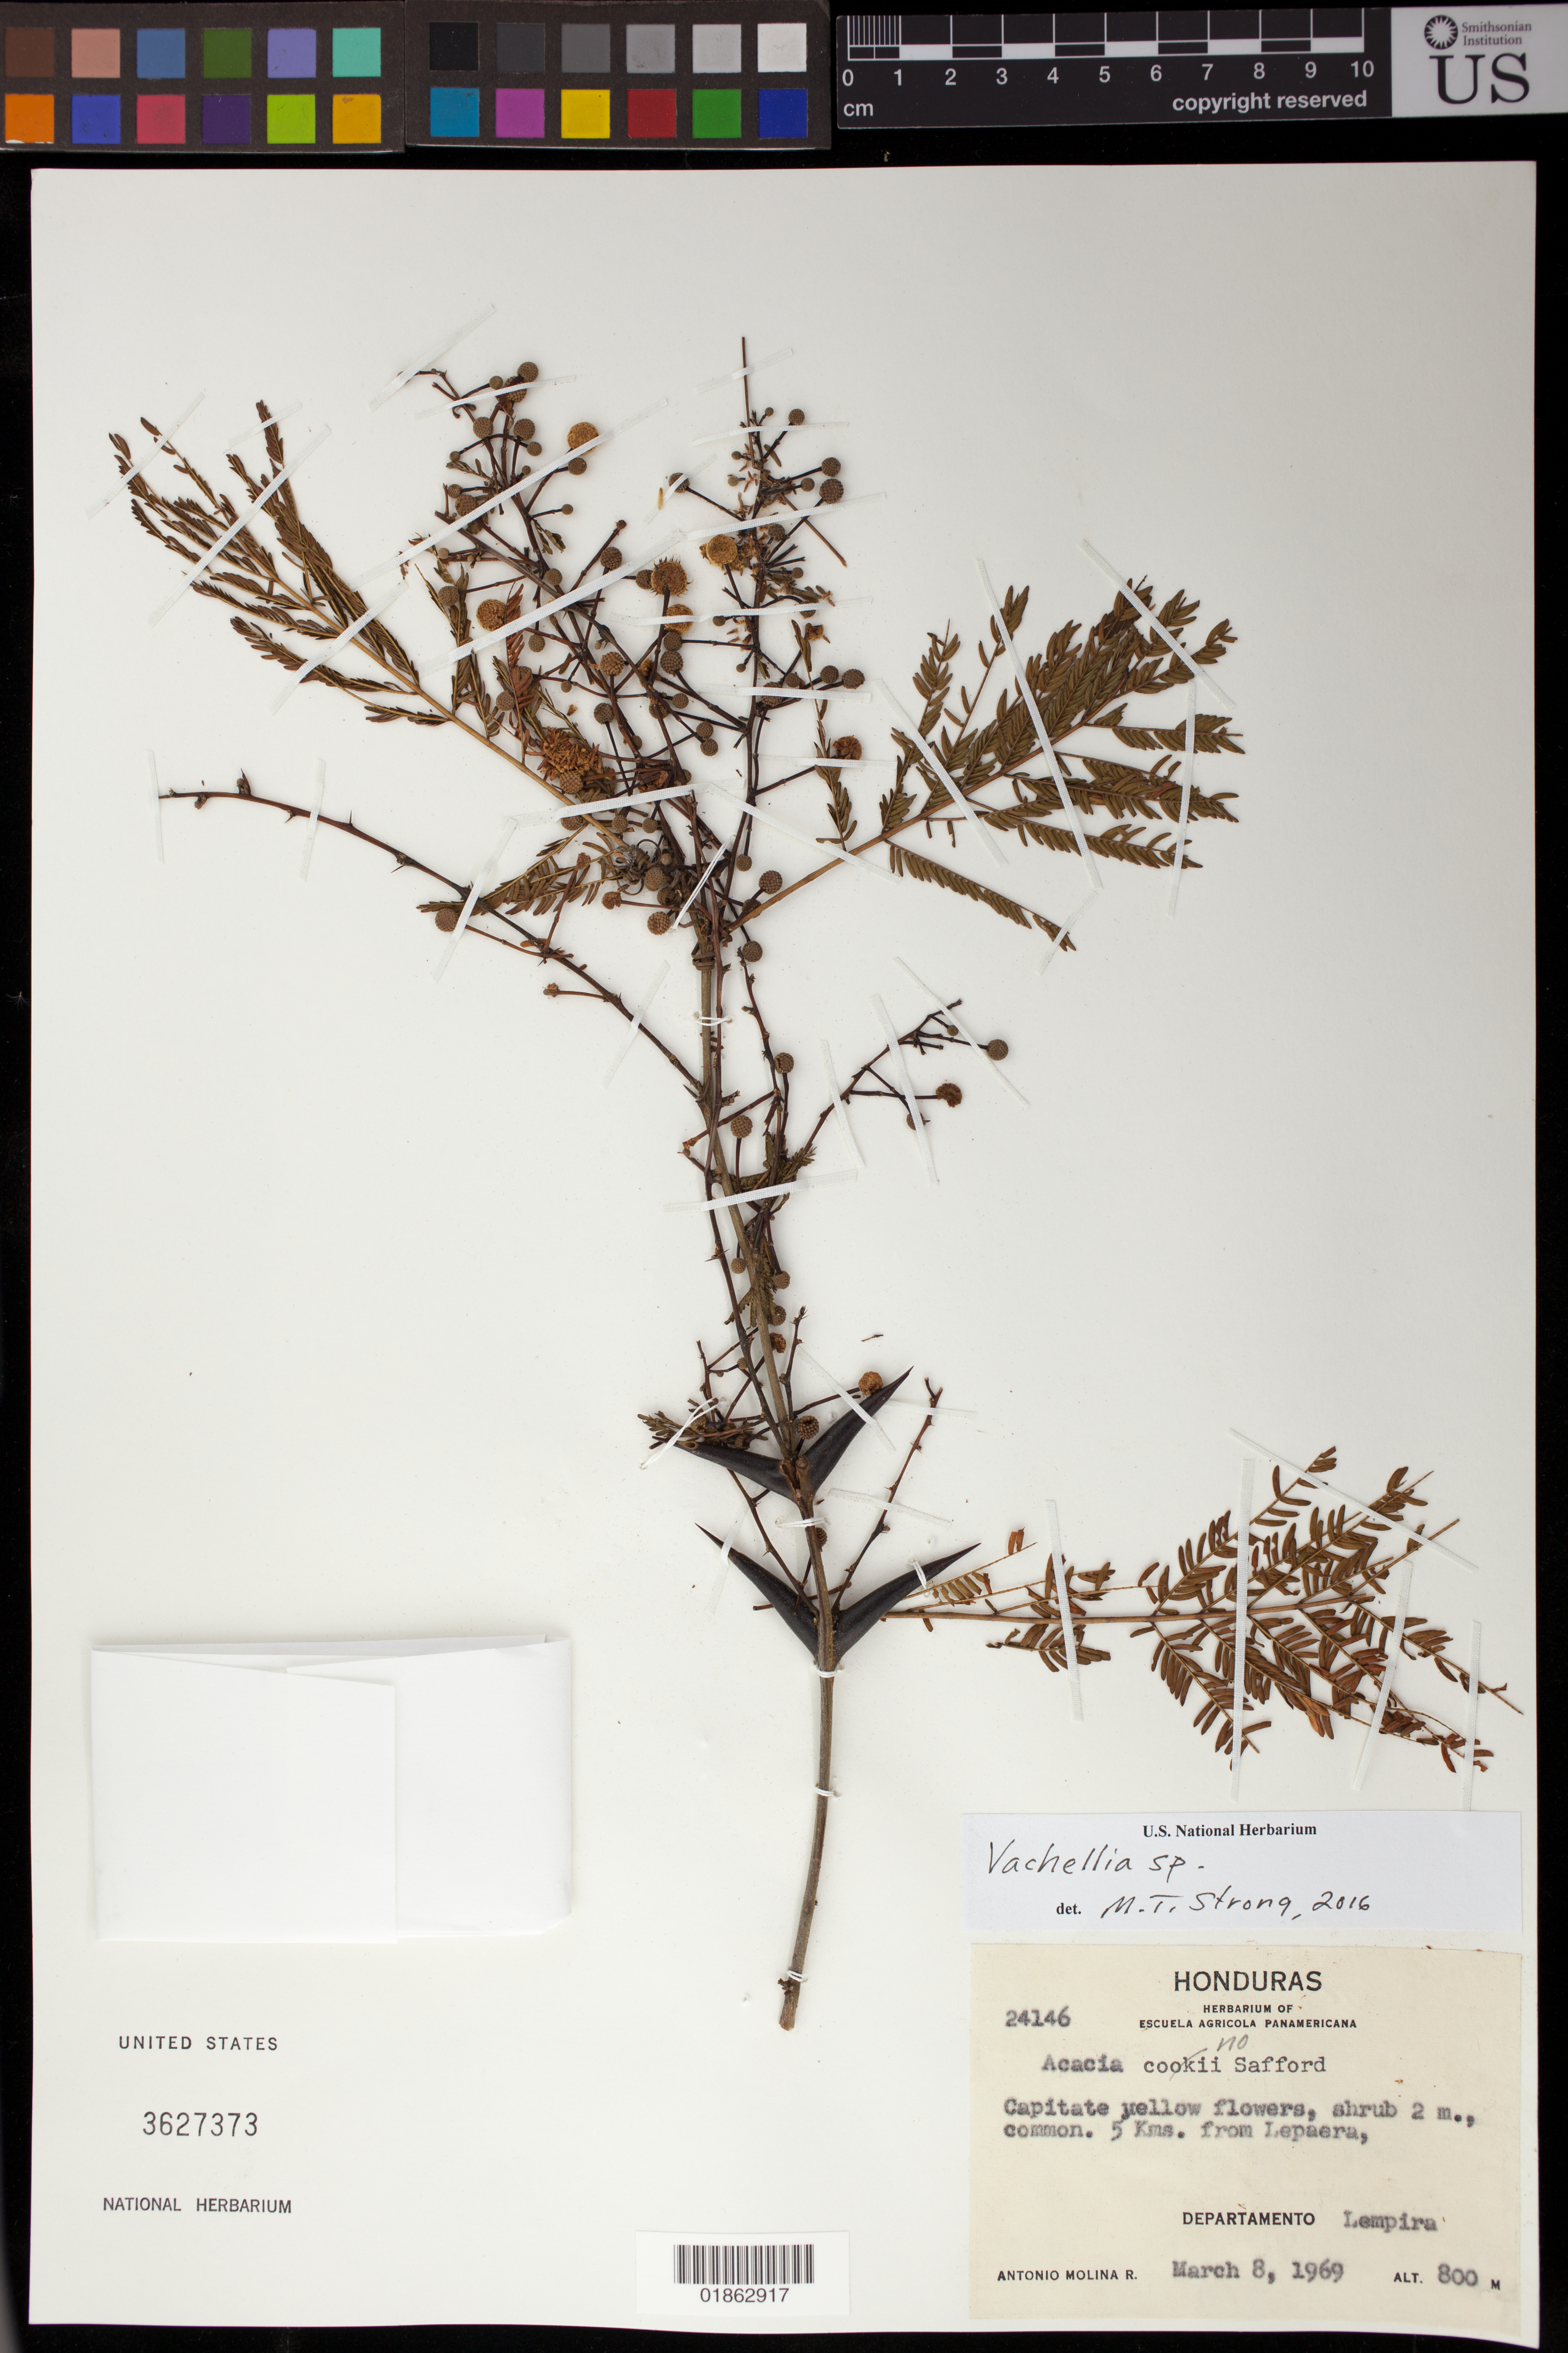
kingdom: Plantae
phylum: Tracheophyta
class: Magnoliopsida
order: Fabales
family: Fabaceae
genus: Vachellia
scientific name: Vachellia sp.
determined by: Strong, M. T., (US), Smithsonian Institution - National Museum of Natural History (UNITED STATES)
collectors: A. Molina R.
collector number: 24146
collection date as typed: March 8, 1969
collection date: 1969-03-08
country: Honduras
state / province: Lempira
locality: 5 kms. from Lepaera.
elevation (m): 800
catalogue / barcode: US 3627373